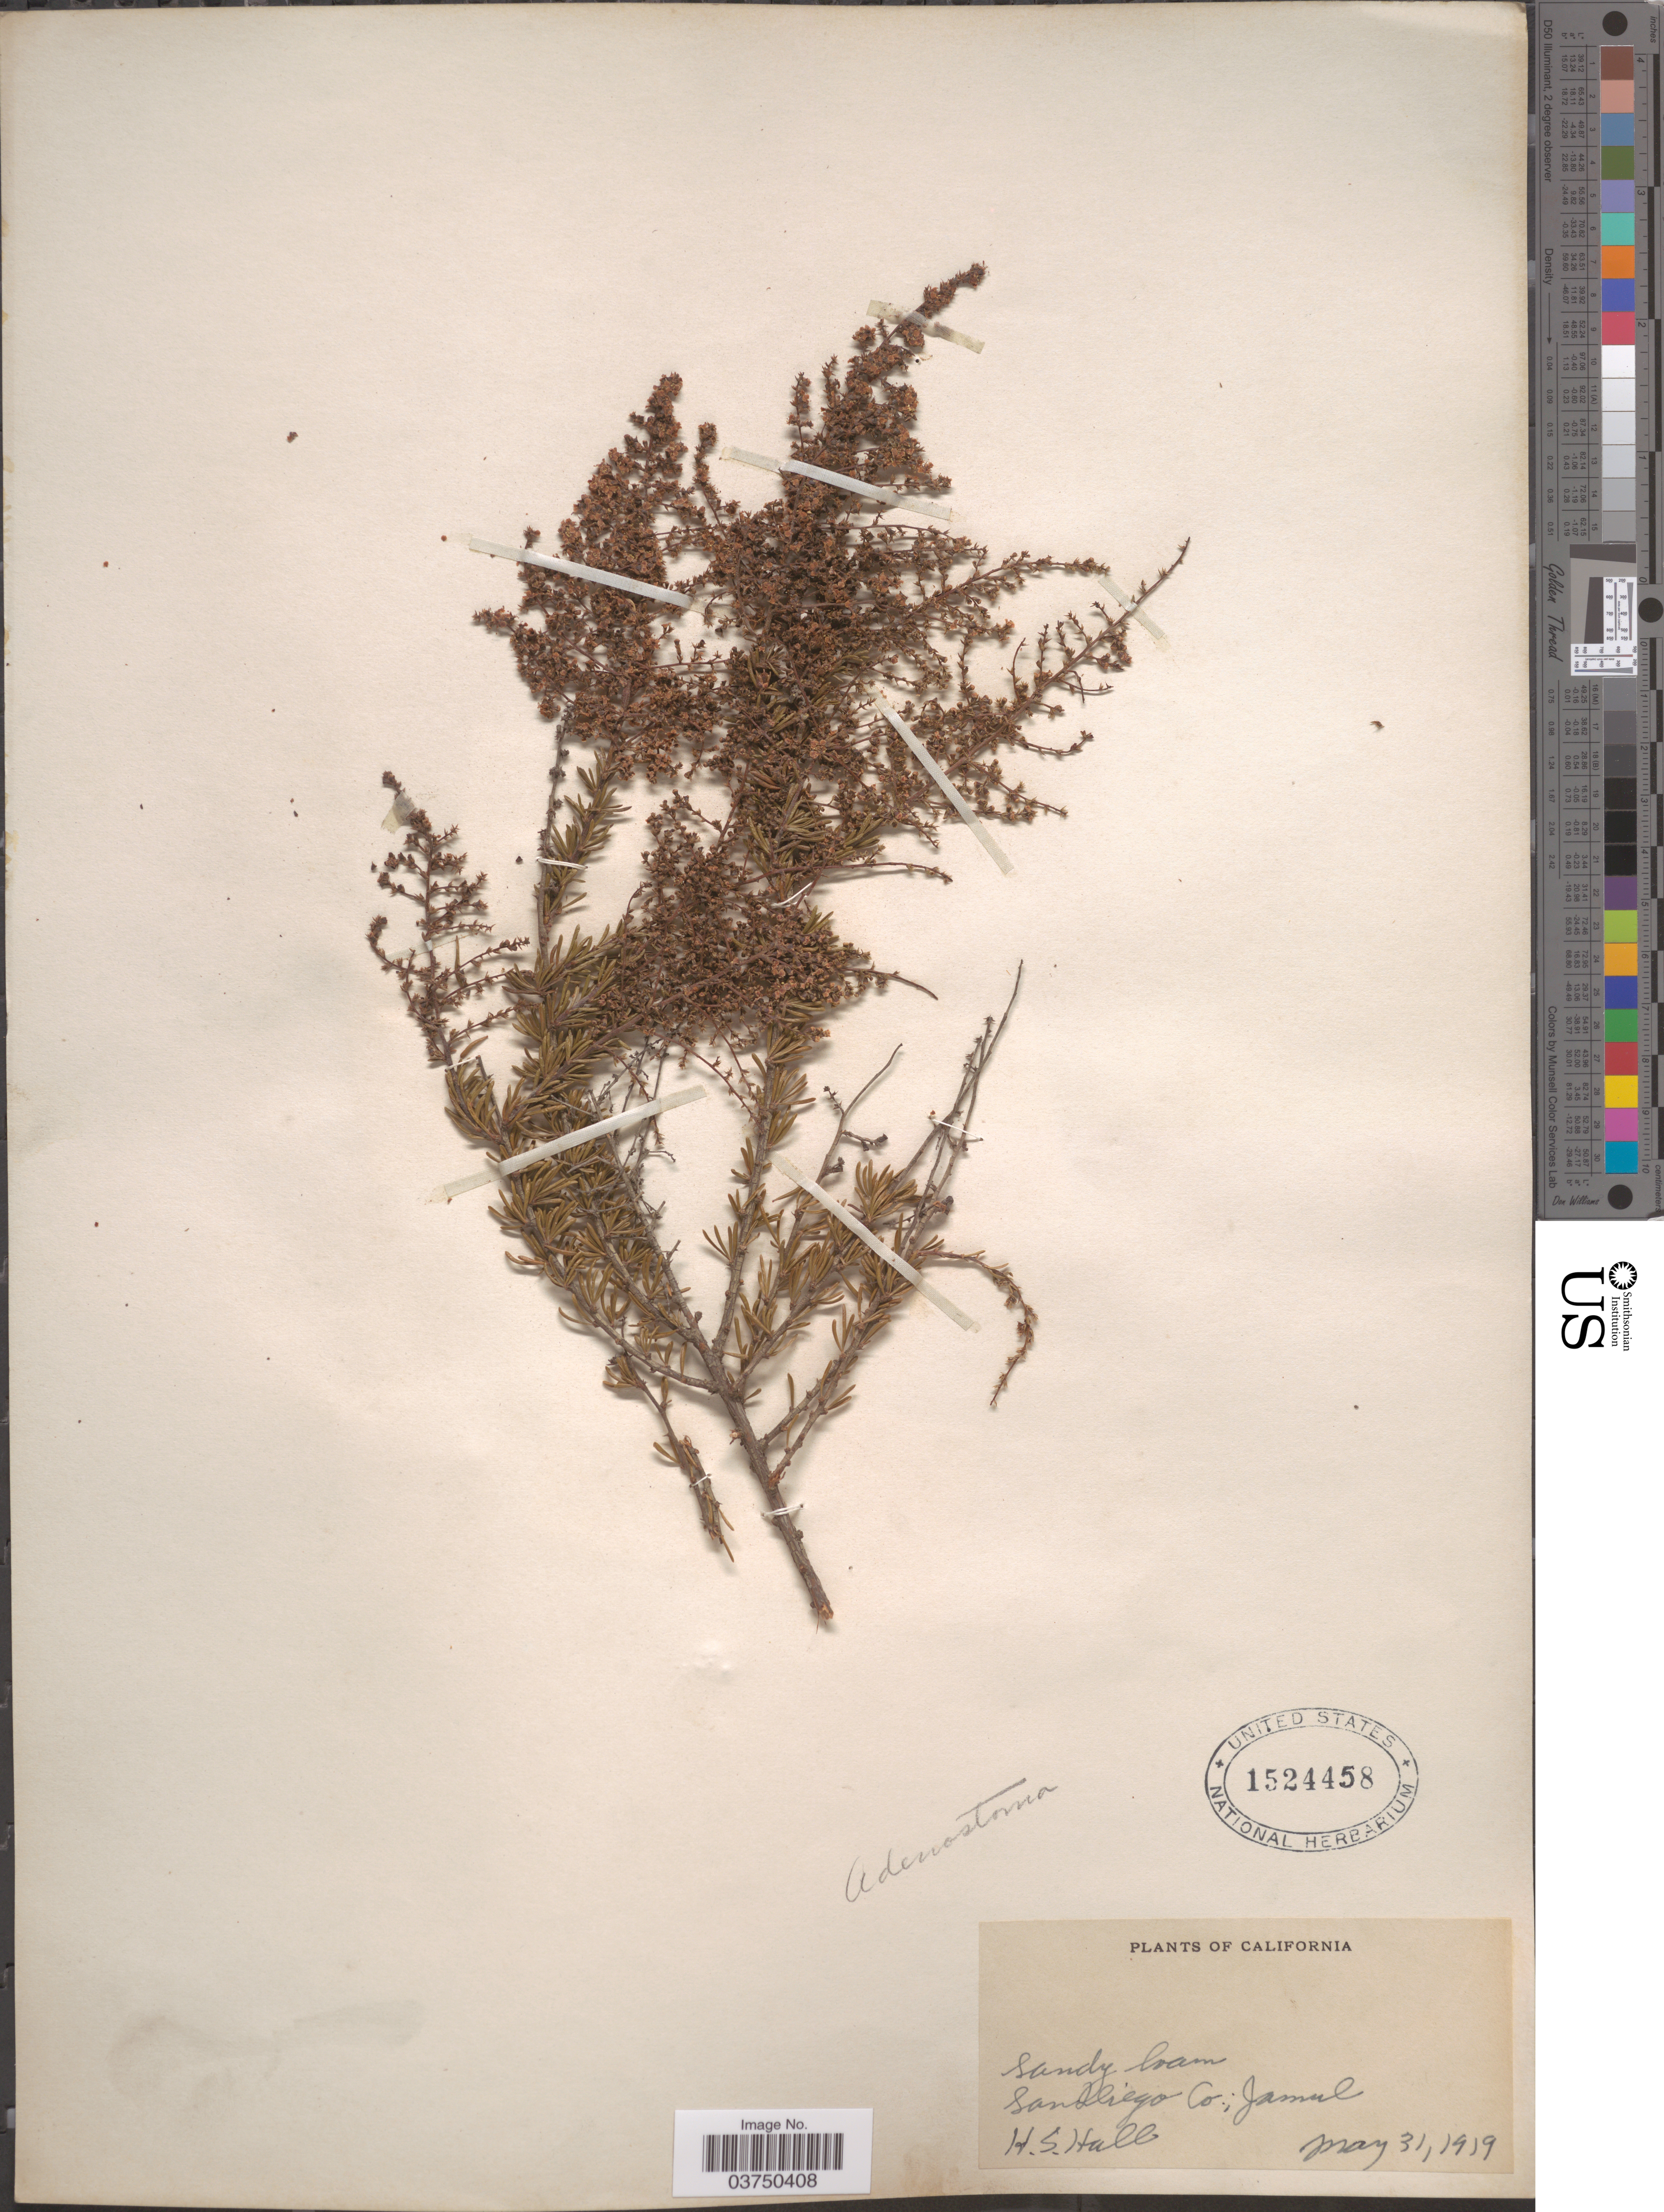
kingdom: Plantae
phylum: Tracheophyta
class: Magnoliopsida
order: Rosales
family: Rosaceae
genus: Adenostoma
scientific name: Adenostoma fasciculatum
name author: Hook. & Arn.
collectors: H. Hall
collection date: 1919-05-31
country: United States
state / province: California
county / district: San Diego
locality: San Diego Co.; Jamul.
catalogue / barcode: US 1524458